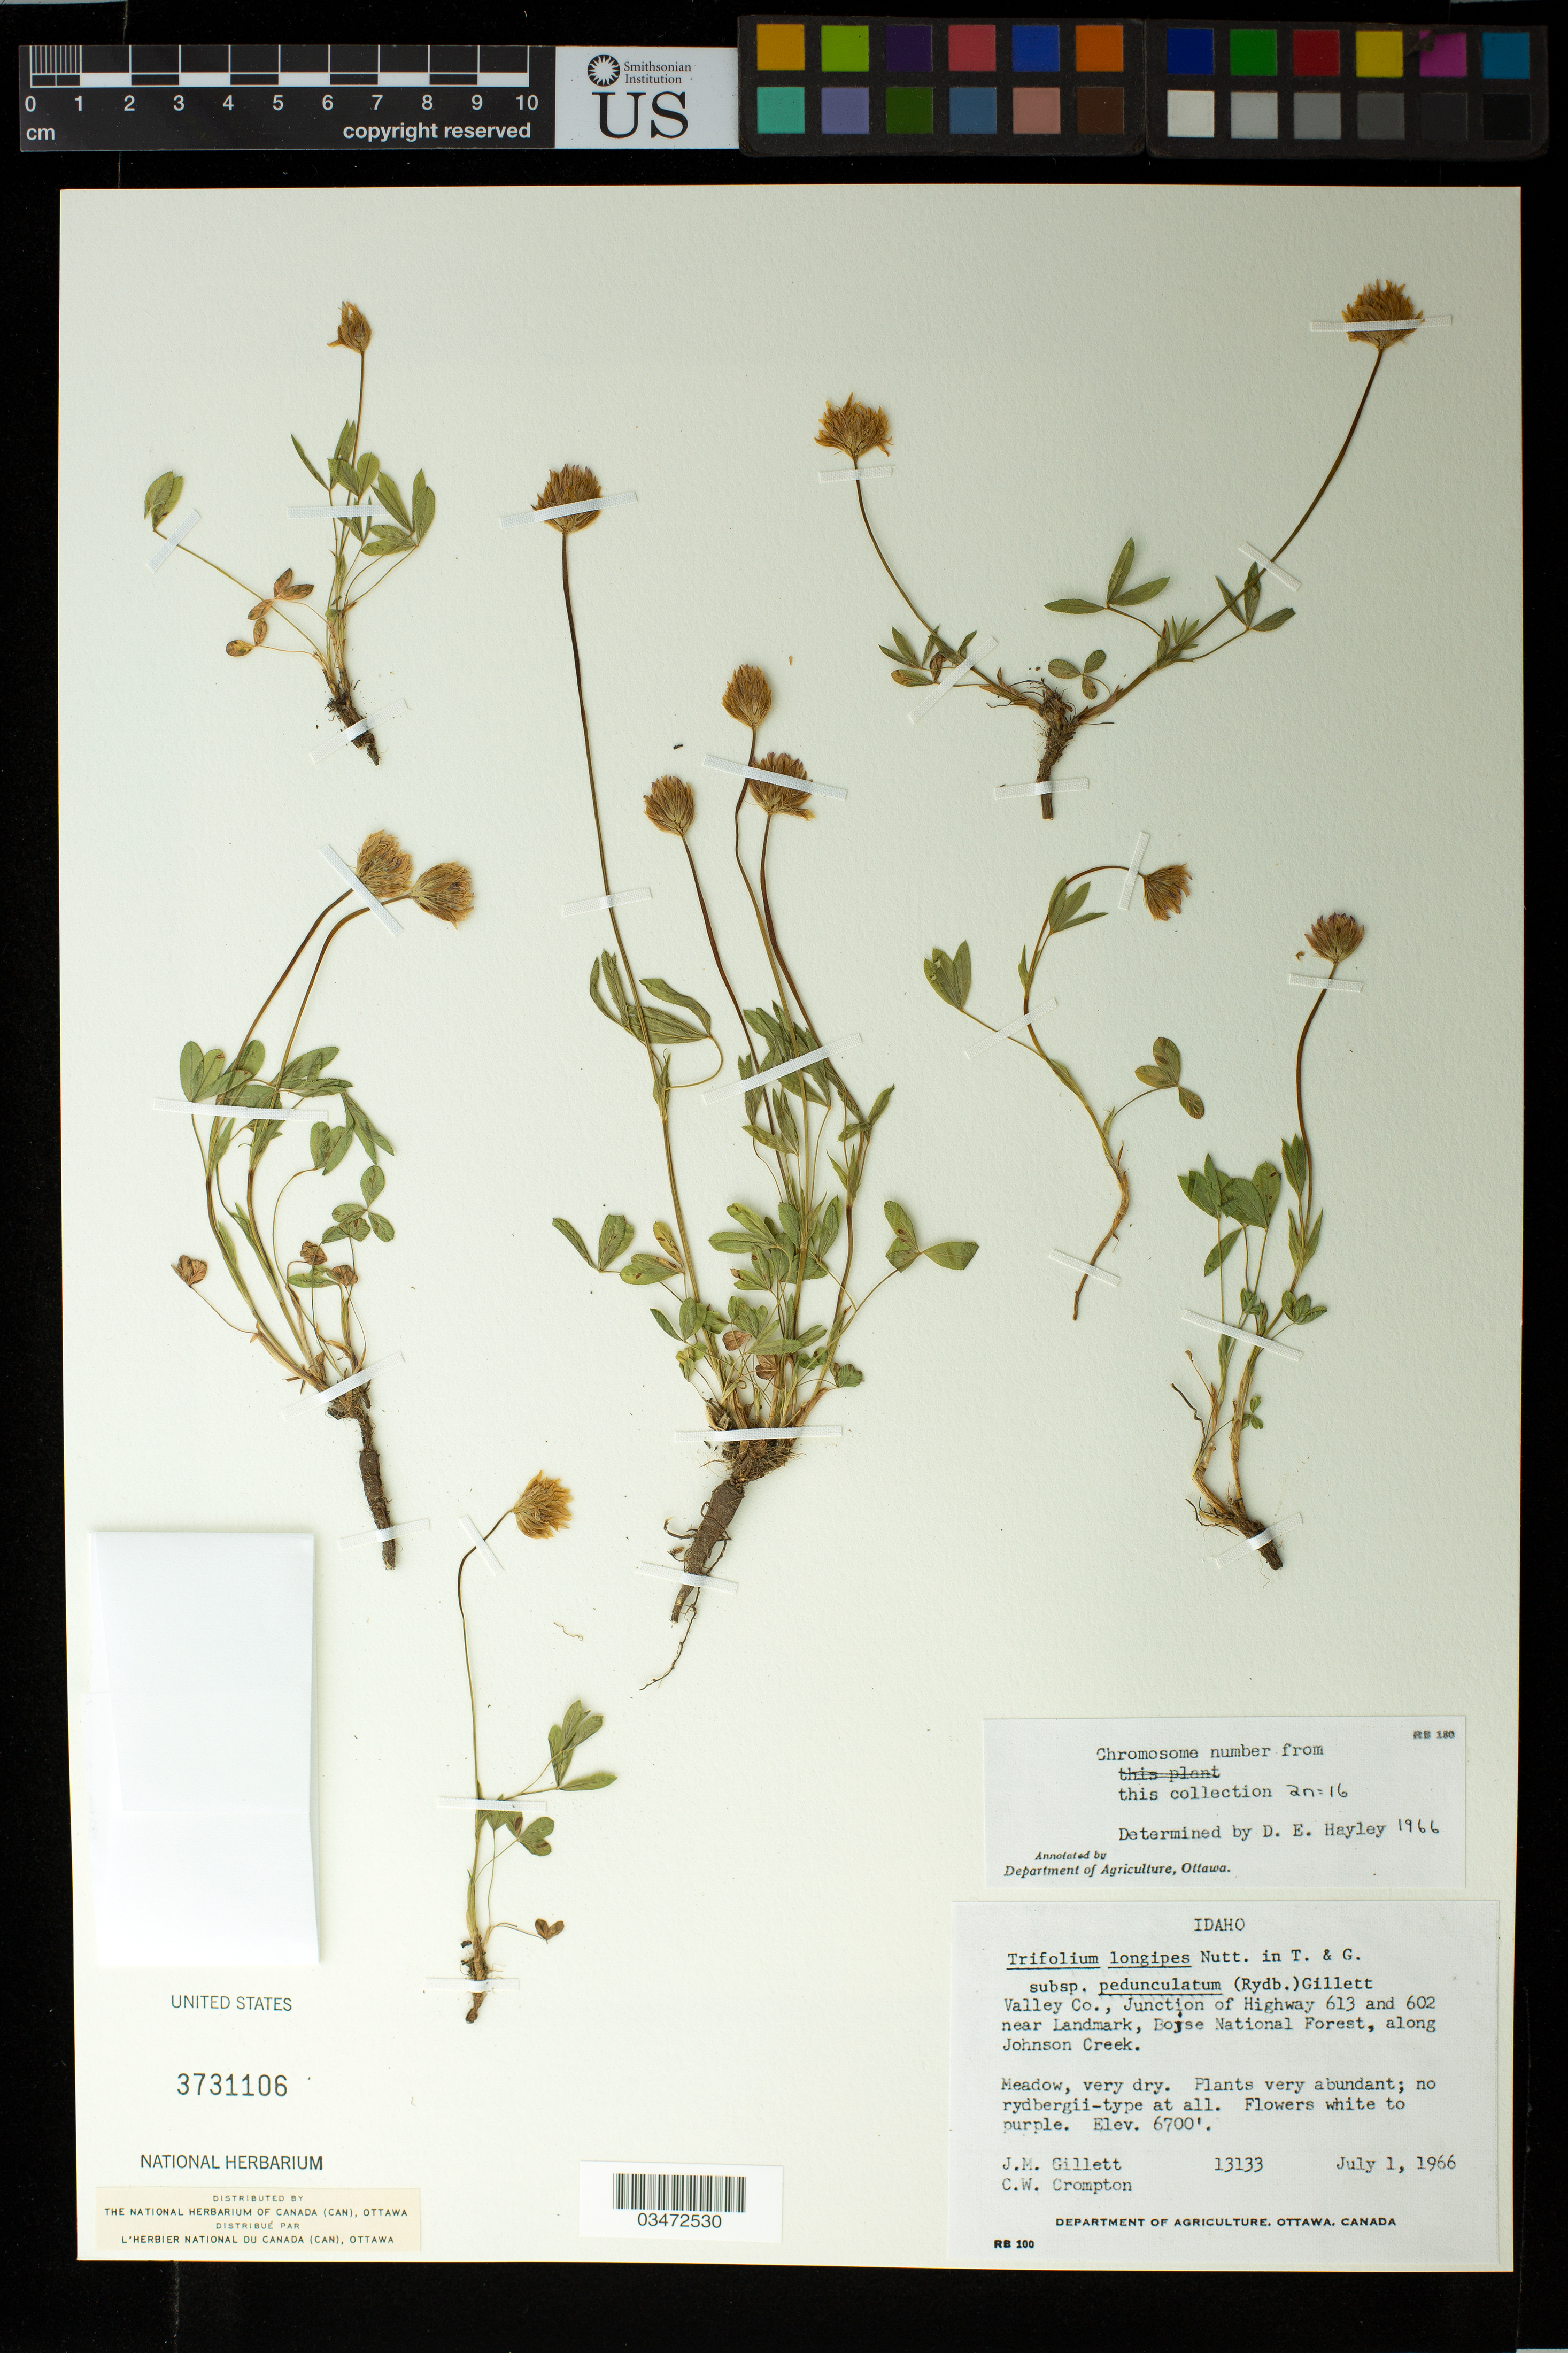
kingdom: Plantae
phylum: Tracheophyta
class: Magnoliopsida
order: Fabales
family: Fabaceae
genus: Trifolium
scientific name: Trifolium longipes subsp. pedunculatum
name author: (Rydb.) J.M. Gillett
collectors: J. Gillett & C. W. Crompton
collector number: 13133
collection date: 1966-07-01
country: United States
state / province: Idaho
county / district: Valley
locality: Junction of Highway 613 and 602 near Landmark, Bojse National Forest, along Johnson Creek.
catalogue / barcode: US 3731106